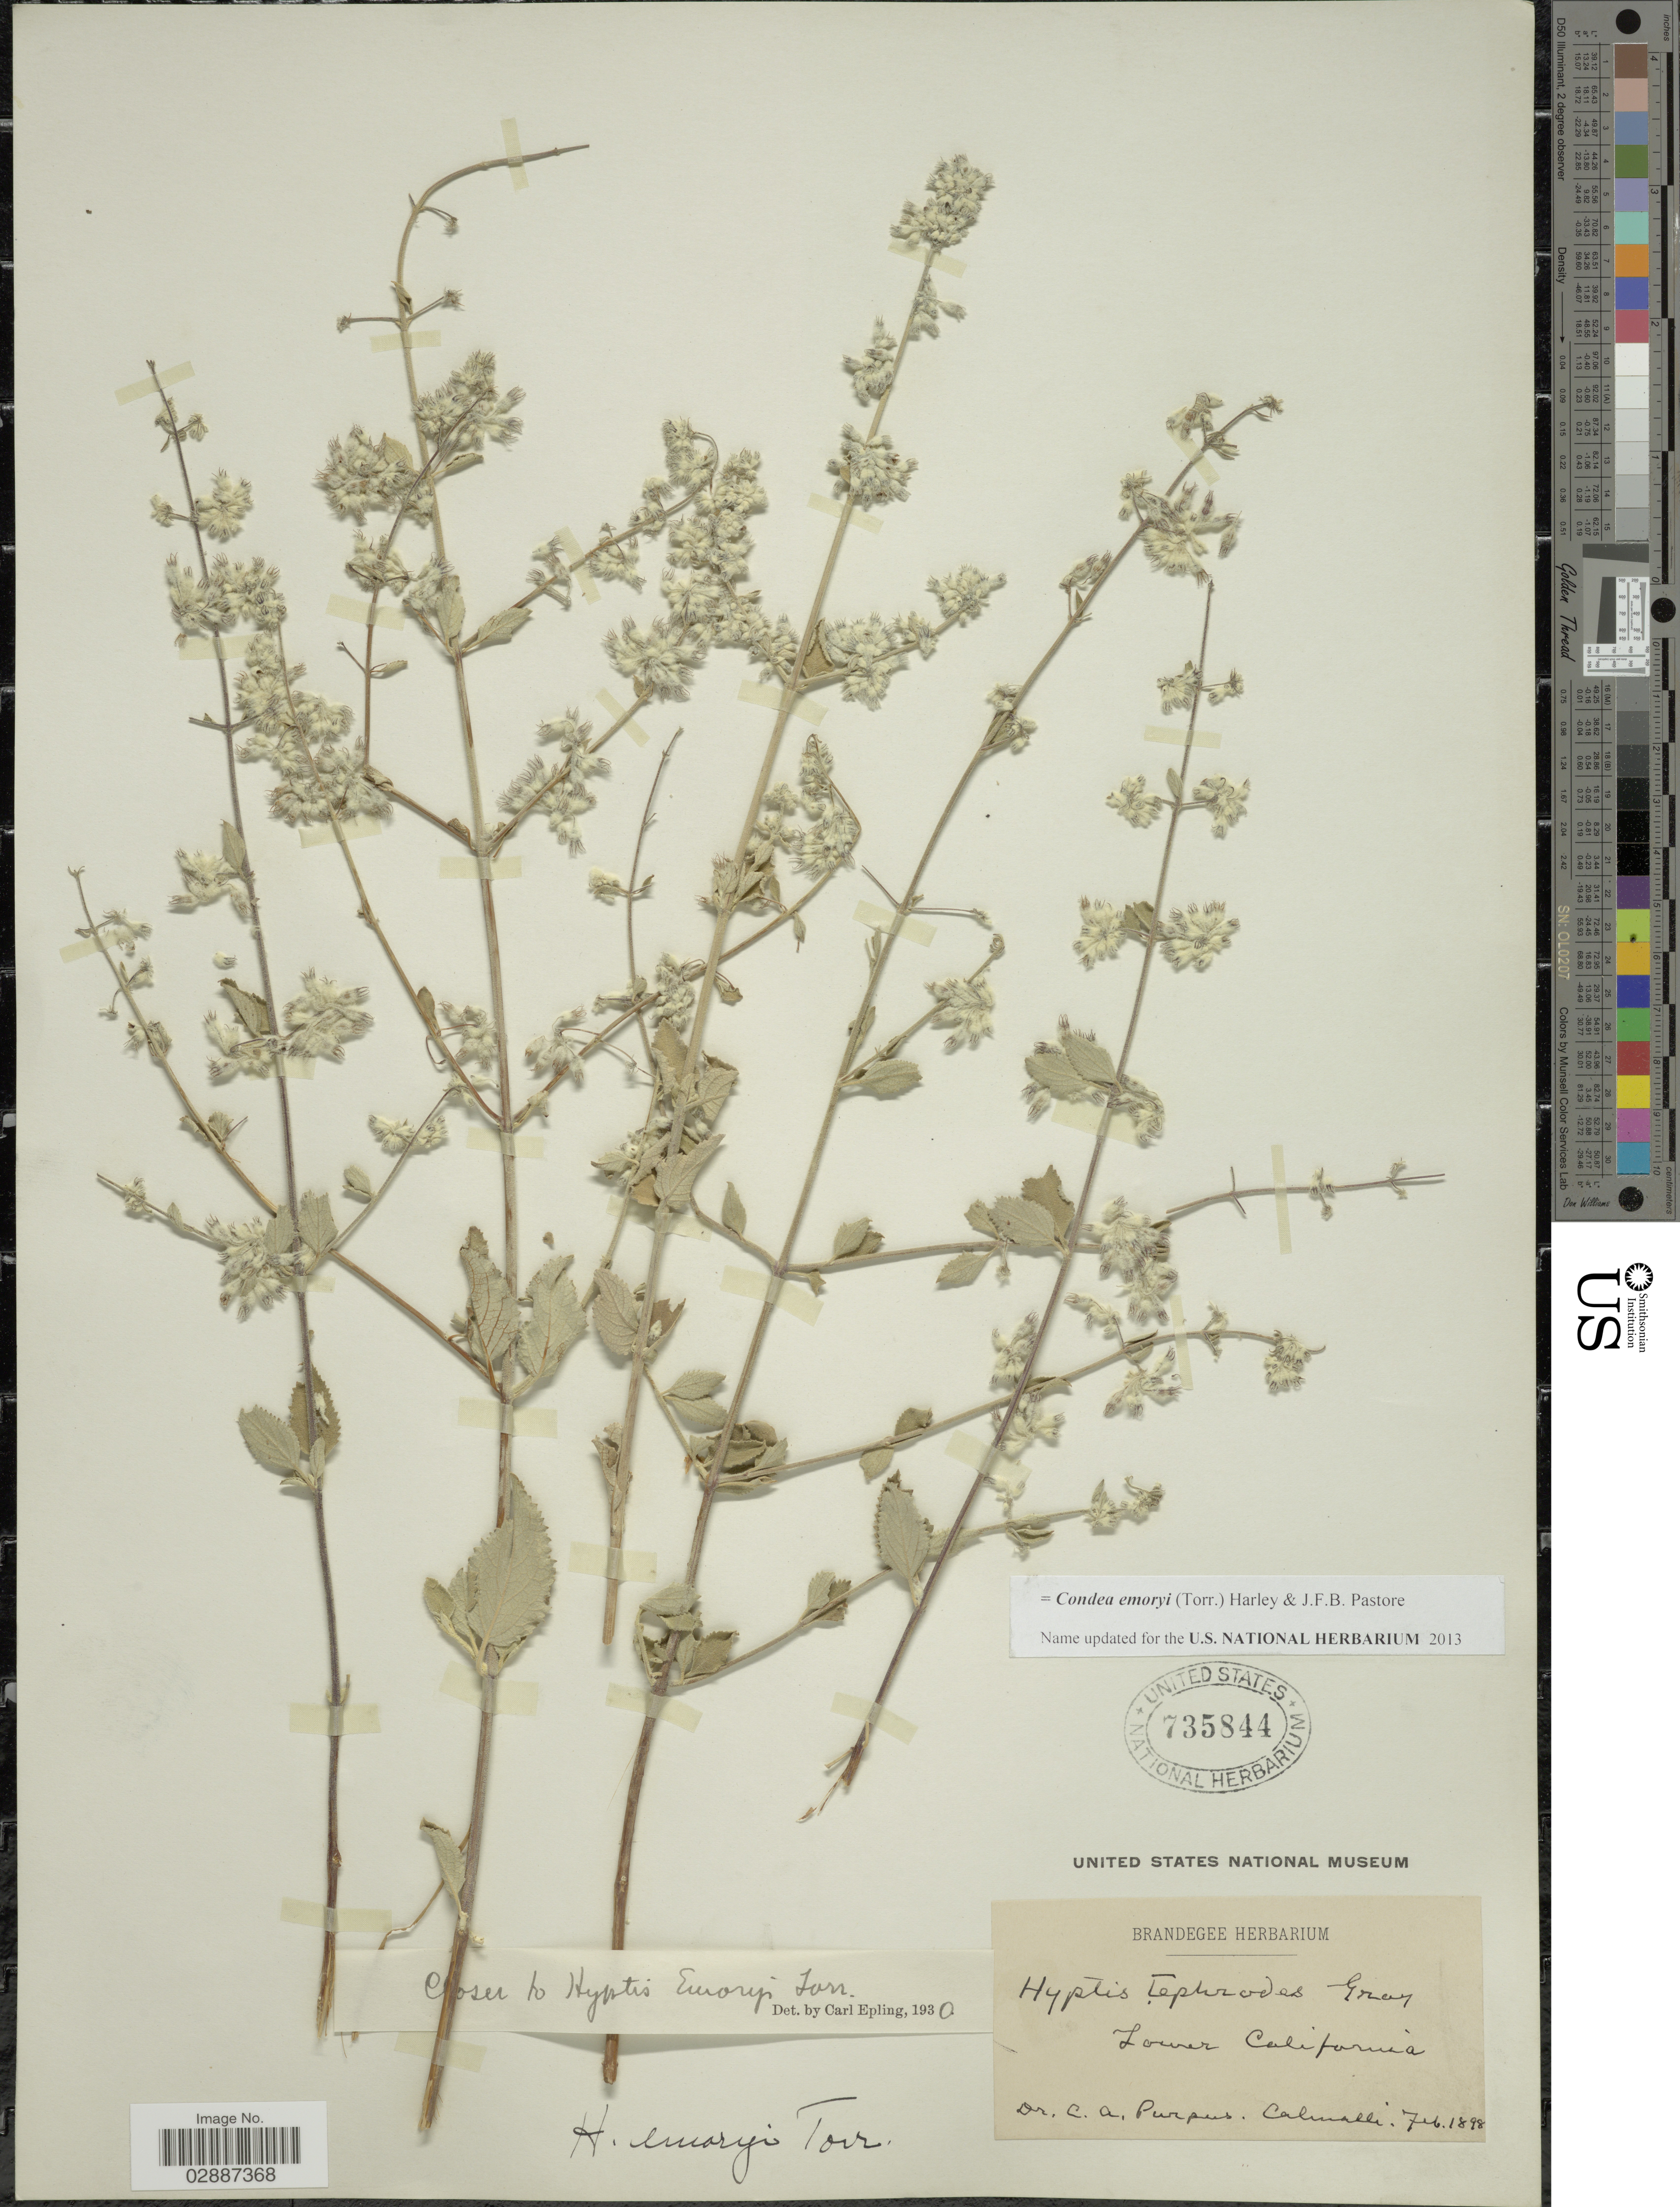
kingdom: Plantae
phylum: Tracheophyta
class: Magnoliopsida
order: Lamiales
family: Lamiaceae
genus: Condea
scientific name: Condea emoryi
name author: (Torr.) Harley & J.F.B. Pastore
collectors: C. A. Purpus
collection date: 1898-02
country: Mexico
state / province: Baja California Norte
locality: Lower California. Calmalli.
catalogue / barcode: US 735844